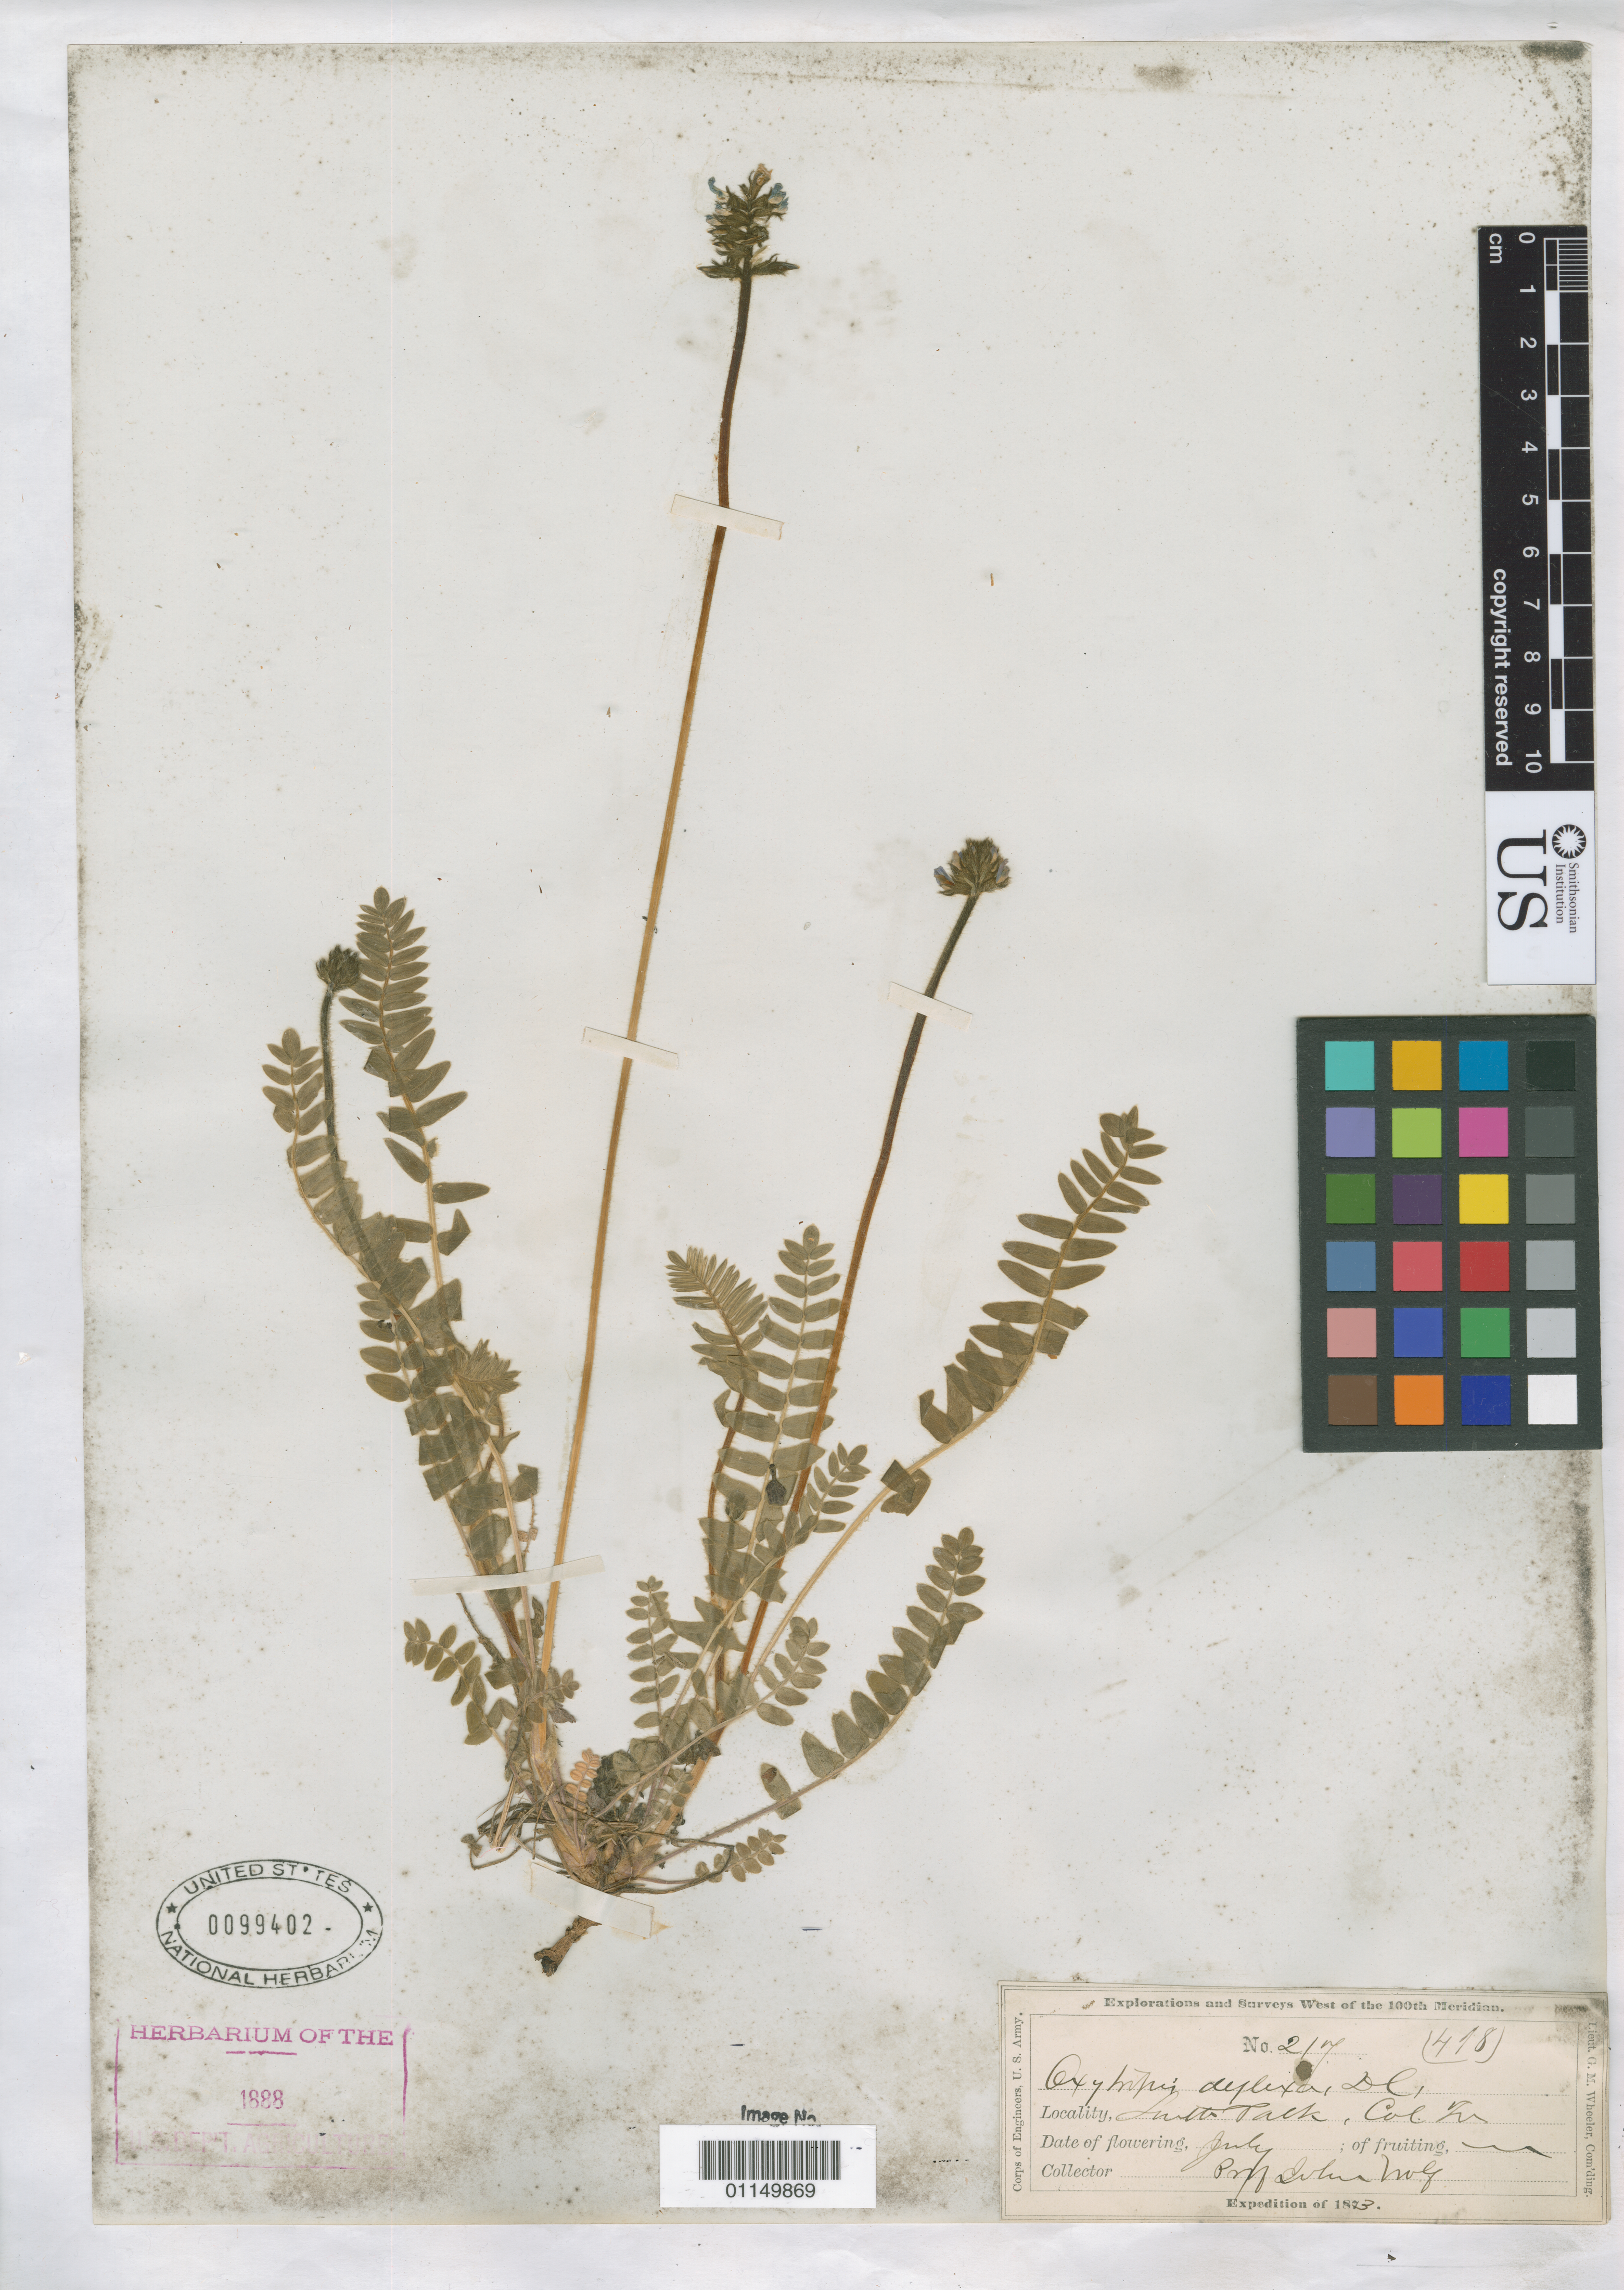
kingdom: Plantae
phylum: Tracheophyta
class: Magnoliopsida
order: Fabales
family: Fabaceae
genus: Oxytropis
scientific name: Oxytropis deflexa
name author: (Pall.) DC.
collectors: J. Wolf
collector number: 217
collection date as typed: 1873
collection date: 1873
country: United States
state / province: Colorado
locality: South Park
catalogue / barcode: US 99402